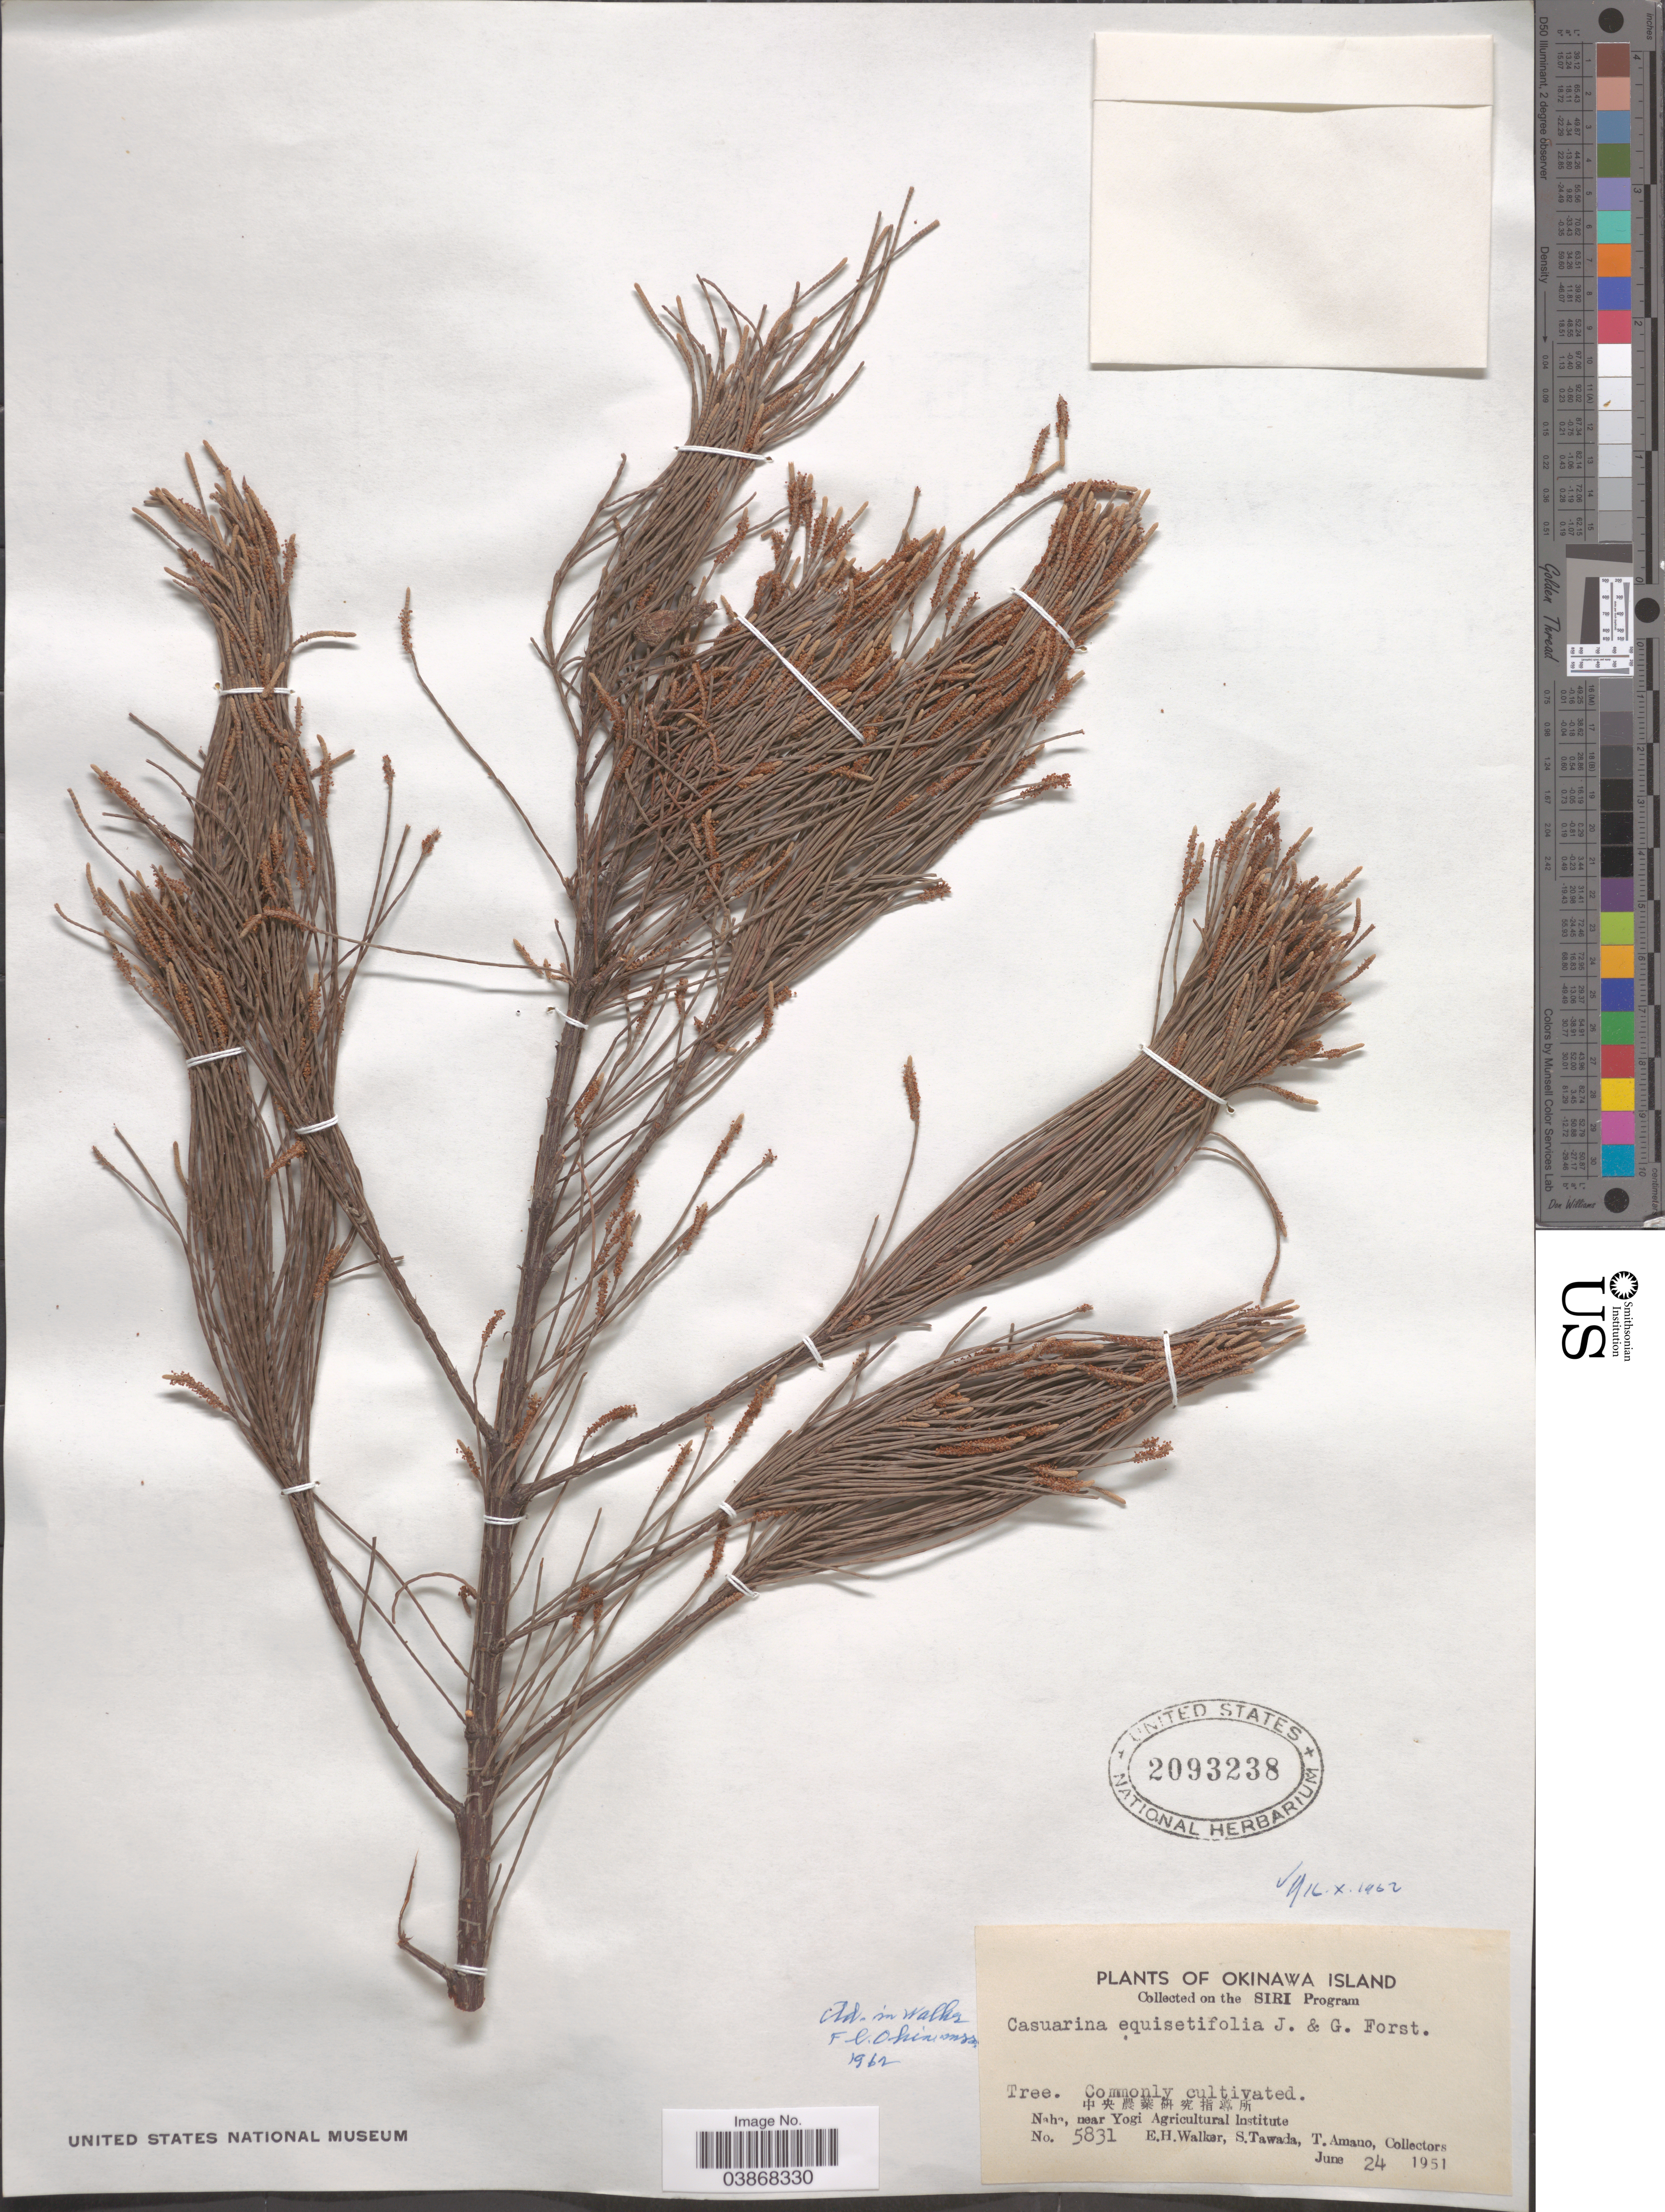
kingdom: Plantae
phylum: Tracheophyta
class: Magnoliopsida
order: Fagales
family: Casuarinaceae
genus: Casuarina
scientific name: Casuarina equisetifolia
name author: L.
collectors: E. H. Walker, S. Tawada & T. Amano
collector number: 5831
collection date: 1951-06-24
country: Japan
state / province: Okinawa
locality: Okinawa Island. Naha, near Yogi Agricultural Institute.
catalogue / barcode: US 2093238